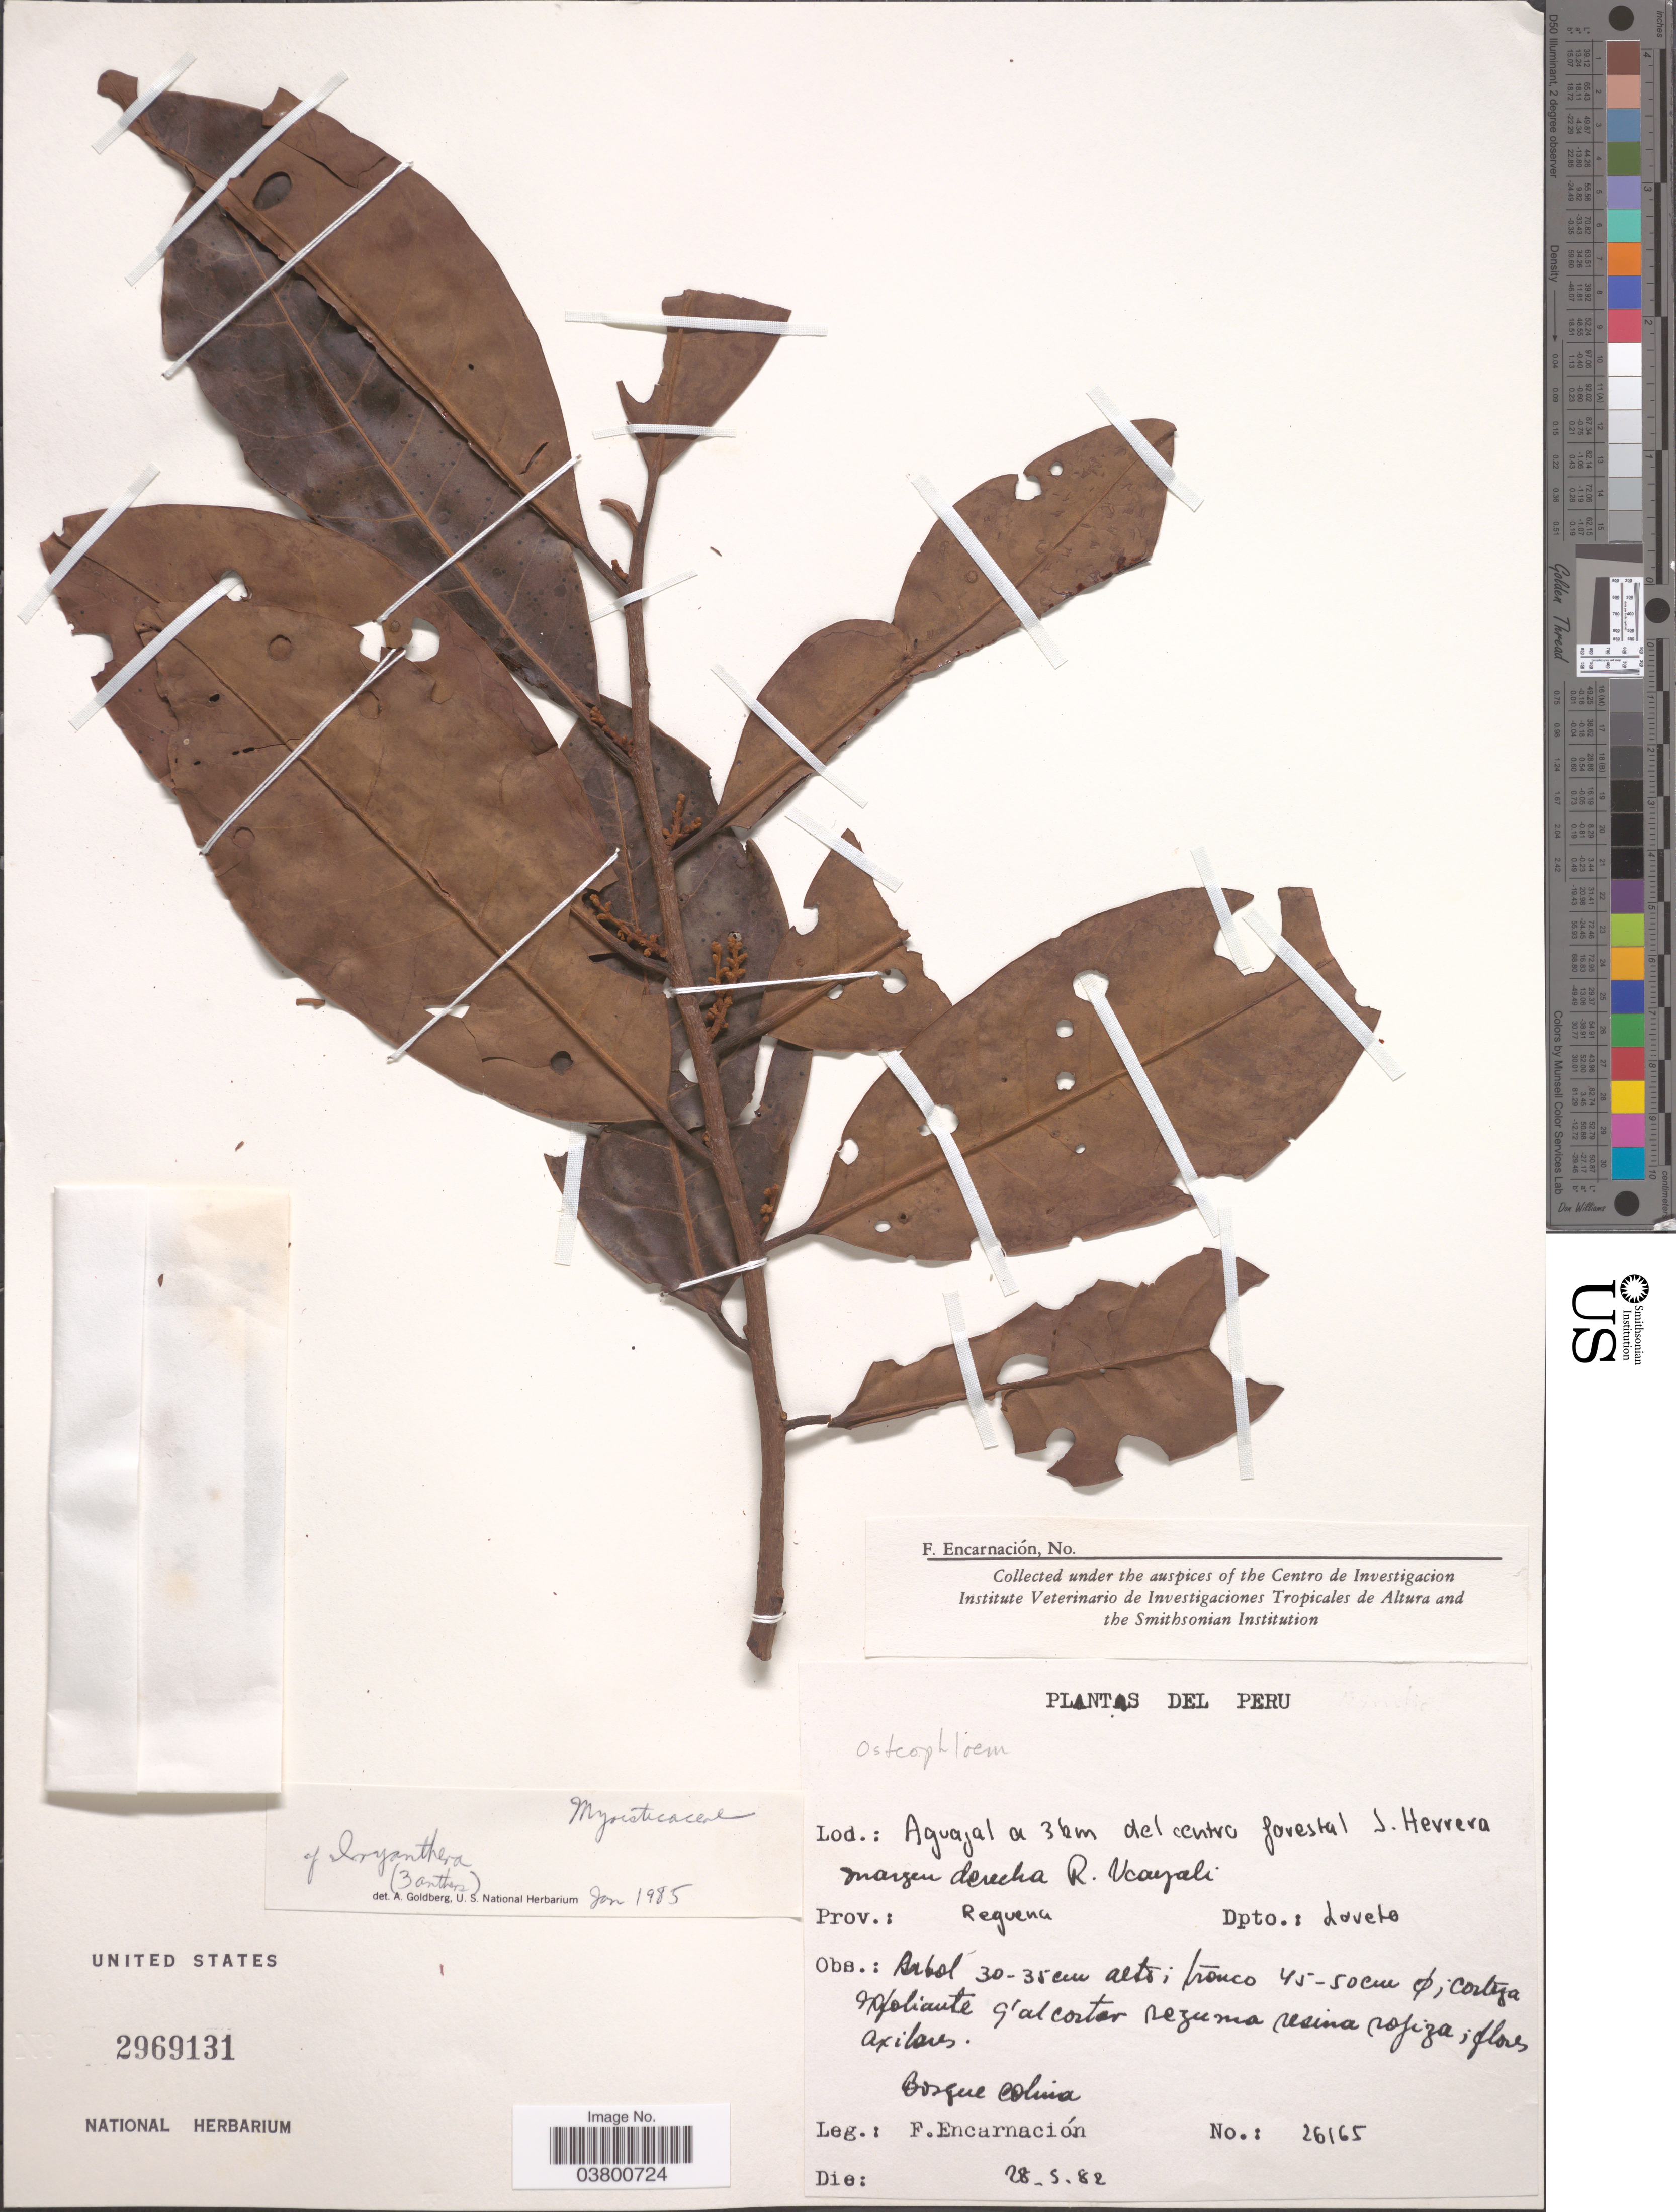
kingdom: Plantae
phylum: Tracheophyta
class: Magnoliopsida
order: Magnoliales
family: Myristicaceae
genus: Iryanthera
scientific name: Iryanthera sp.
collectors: F. Encarnación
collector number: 26165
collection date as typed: Transcribed d/m/y: 28/5/82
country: Peru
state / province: Loreto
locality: Aguajal a 3 km. del centro forestal J. Herrera margen derecha R. Ucayali, Prov. Requena, Dpto. Loreto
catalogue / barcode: US 2969131